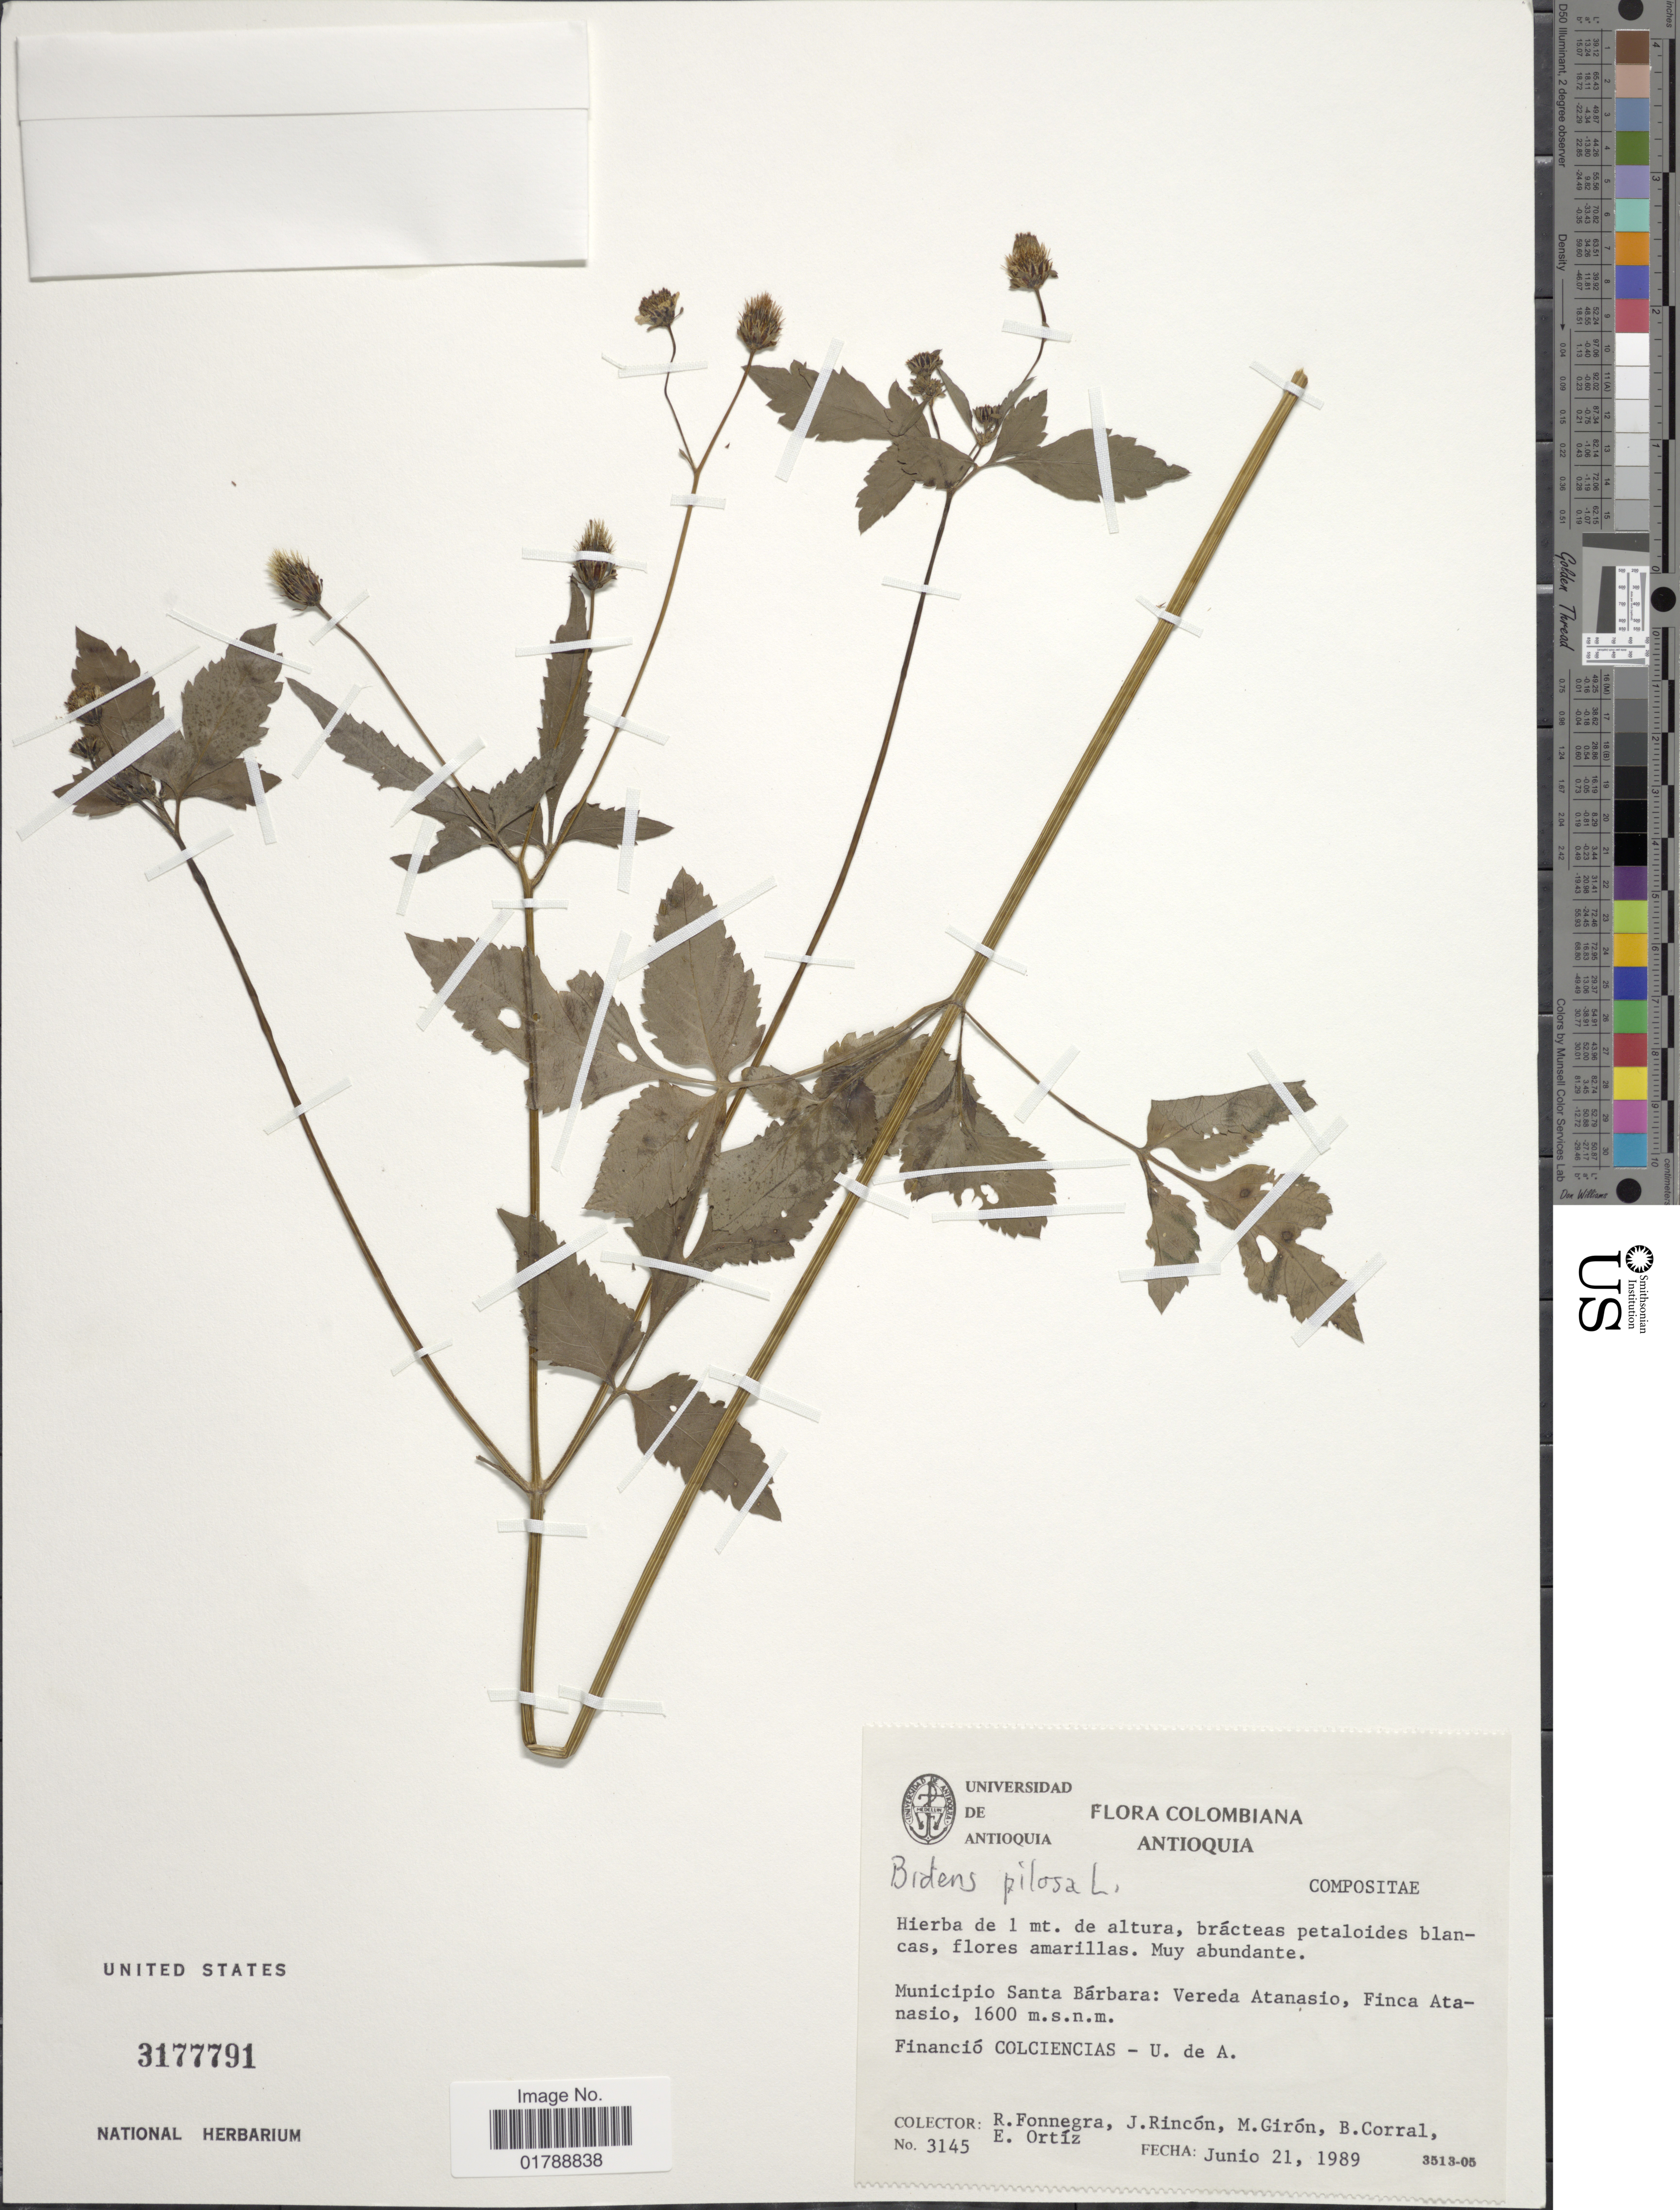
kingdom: Plantae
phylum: Tracheophyta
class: Magnoliopsida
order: Asterales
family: Asteraceae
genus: Bidens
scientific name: Bidens pilosa var. radiata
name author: (Sch. Bip.) J.A. Schmidt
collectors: R. Fonnegra, J. Rincón, M. Girón, B. Corral & E. Ortíz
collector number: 3145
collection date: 1989-06-21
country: Colombia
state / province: Antioquia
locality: Municipio Santa Bárbara: Vereda Atanasio, Finca Atanasio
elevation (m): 1600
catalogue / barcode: US 3177791